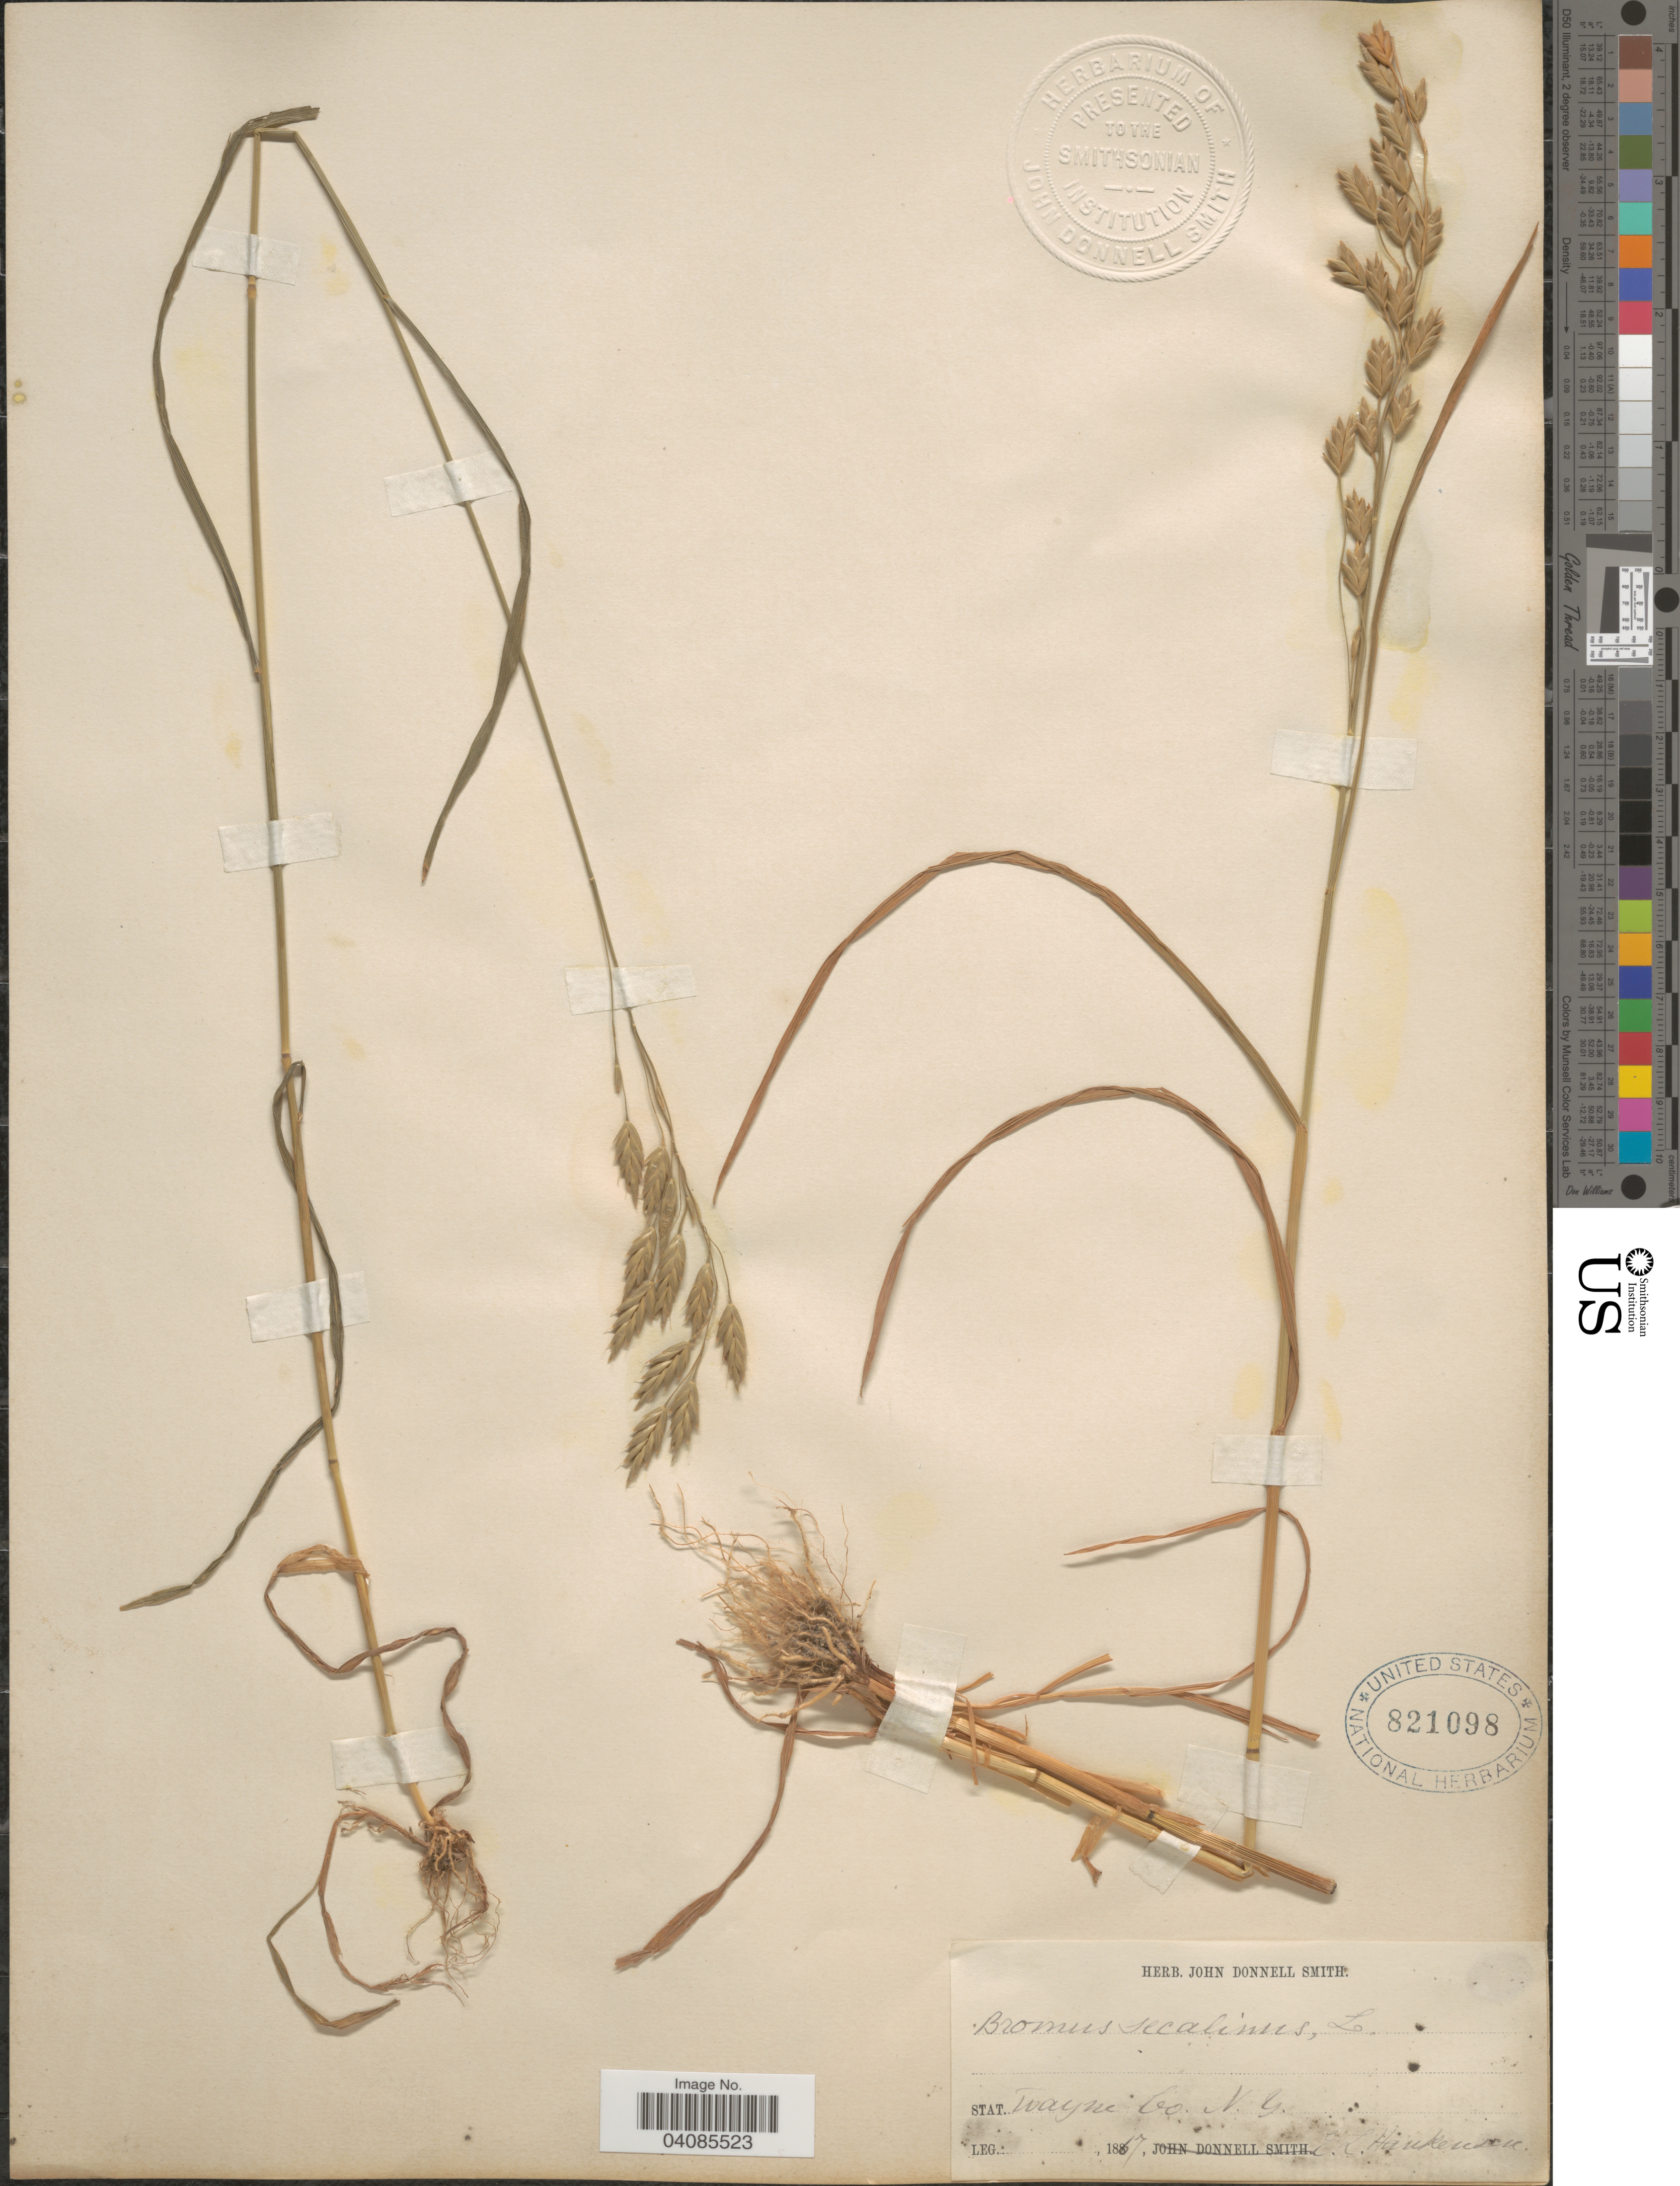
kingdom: Plantae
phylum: Tracheophyta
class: Liliopsida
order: Poales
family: Poaceae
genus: Bromus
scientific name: Bromus secalinus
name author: L.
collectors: E. Hankenson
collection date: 1867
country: United States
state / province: New York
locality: Stat. Wayne Co.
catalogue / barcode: US 821098